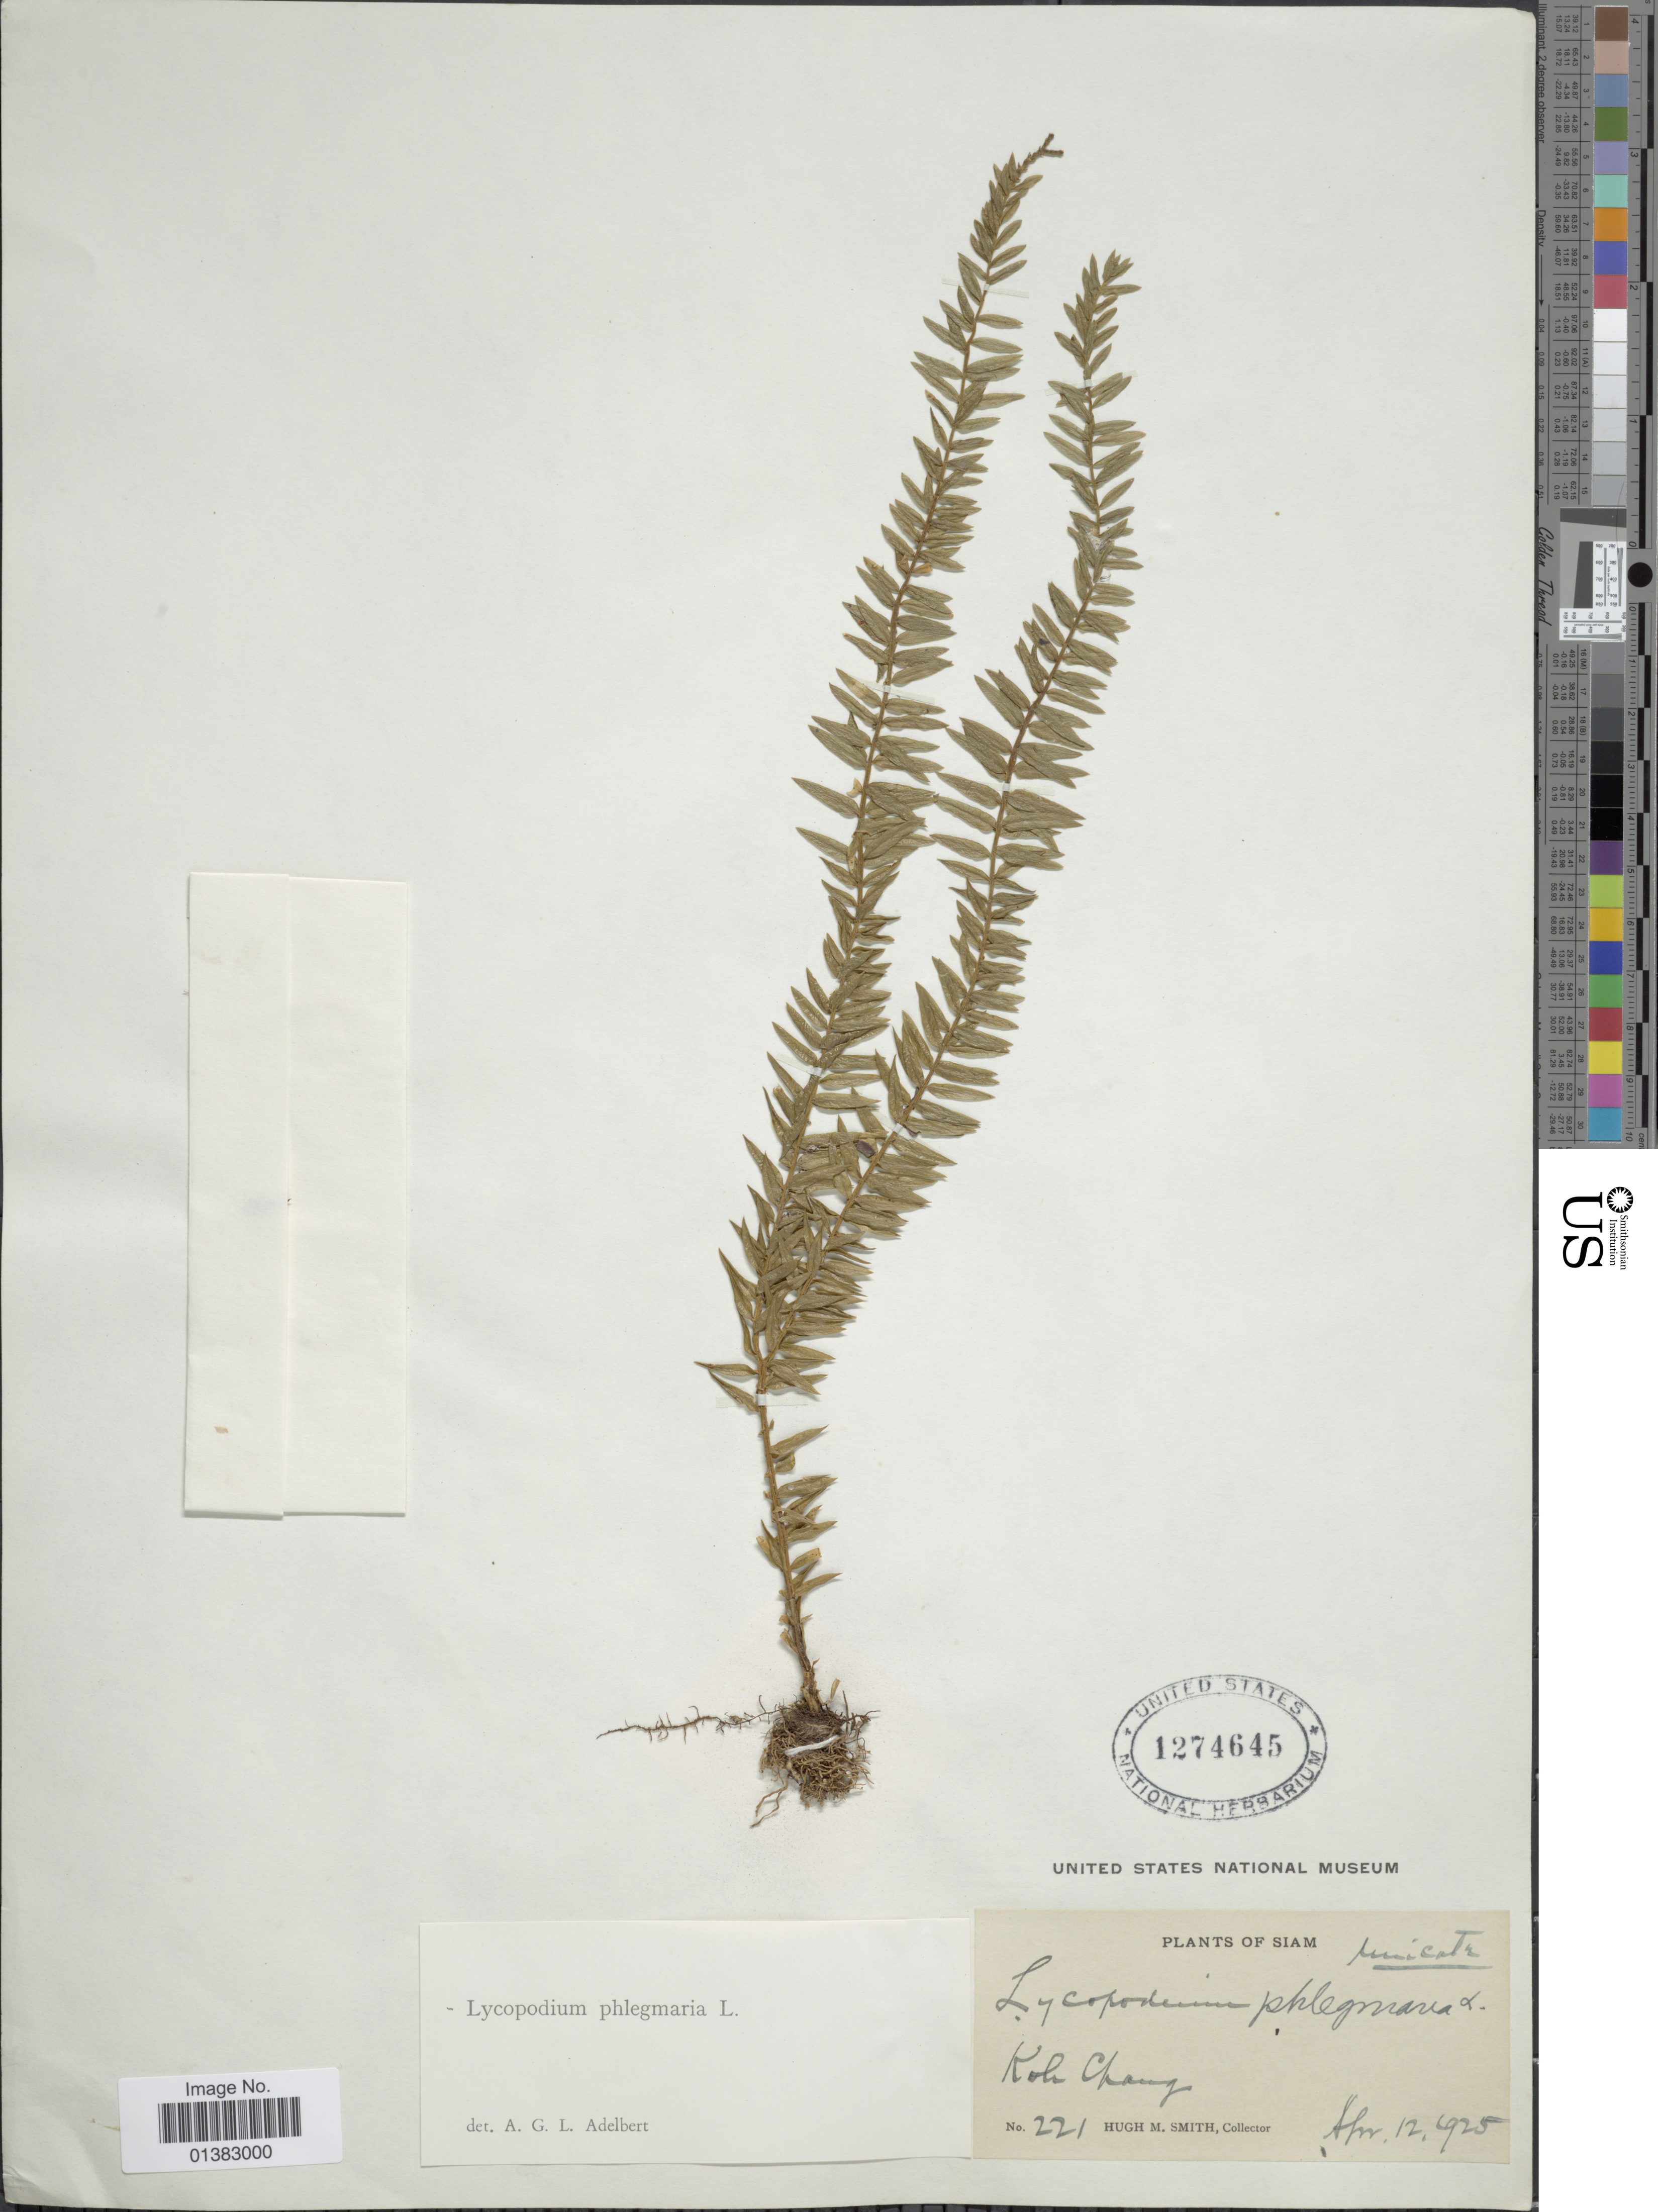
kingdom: Plantae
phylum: Tracheophyta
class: Lycopodiopsida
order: Lycopodiales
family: Lycopodiaceae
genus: Phlegmariurus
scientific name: Phlegmariurus phlegmaria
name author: (L.) Holub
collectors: H. M. Smith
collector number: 221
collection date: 1925-04-12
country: Thailand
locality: Siam, Koh Chang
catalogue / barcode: US 1274645